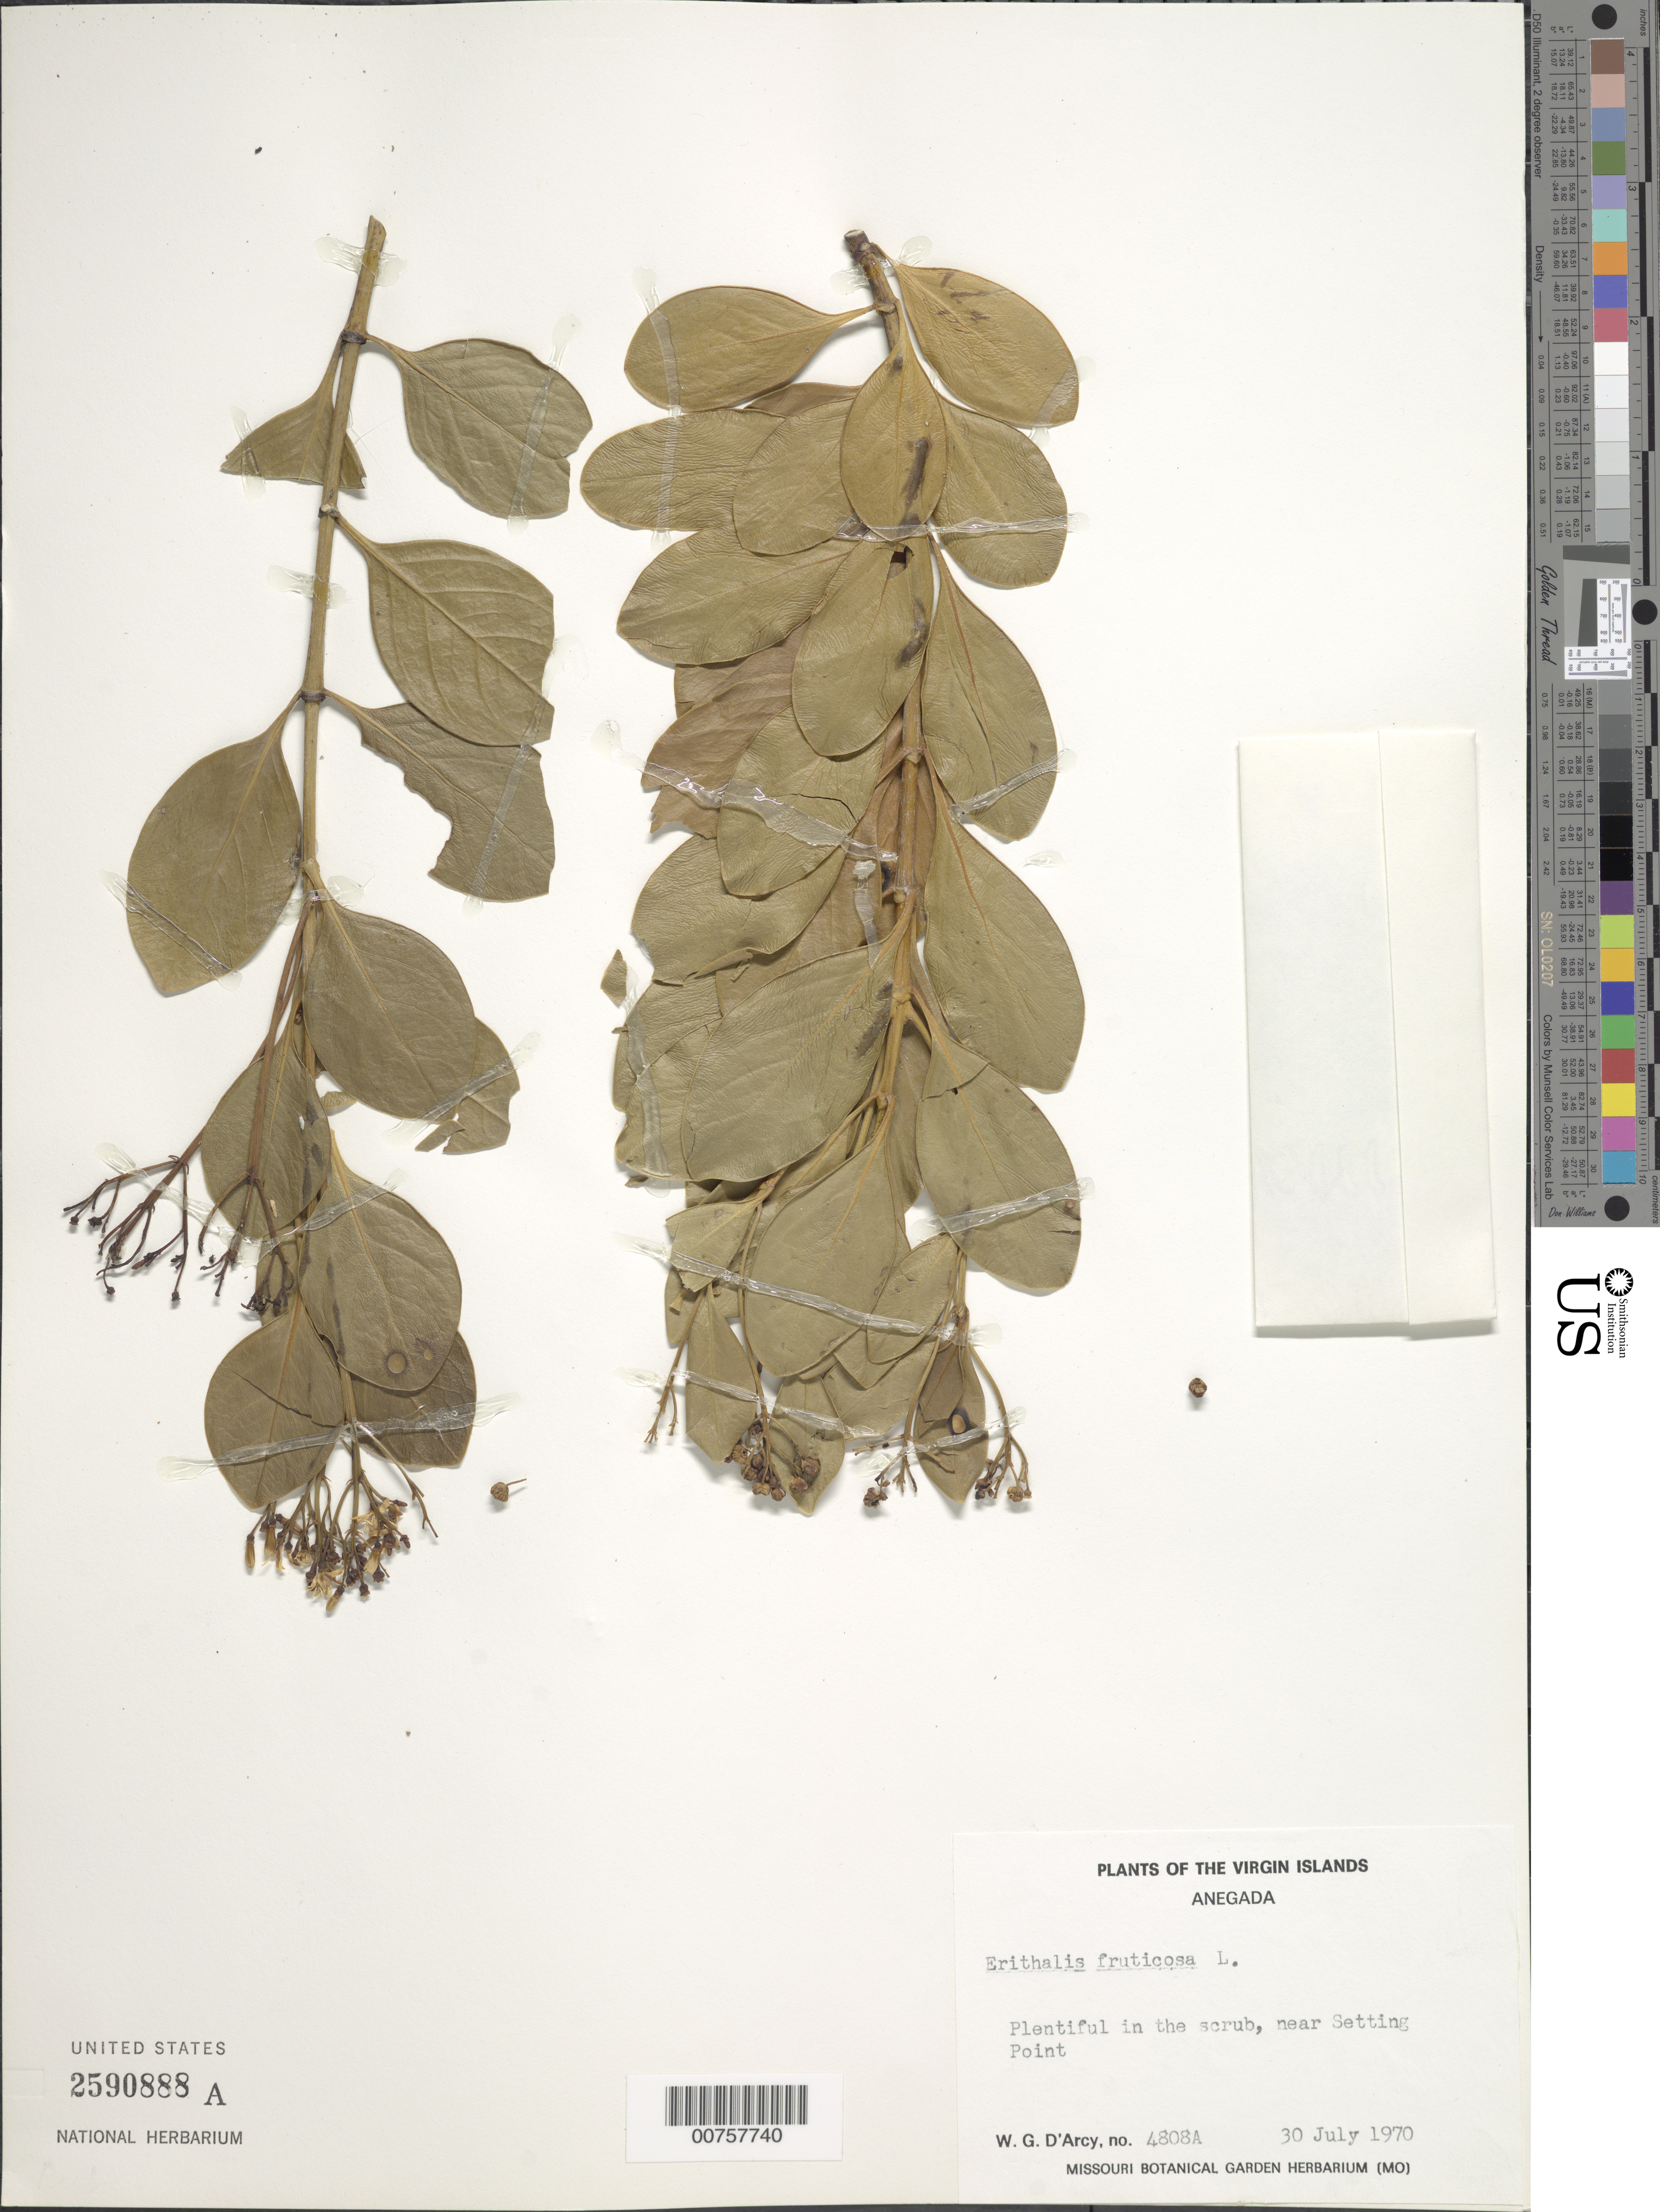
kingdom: Plantae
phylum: Tracheophyta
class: Magnoliopsida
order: Gentianales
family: Rubiaceae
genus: Erithalis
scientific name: Erithalis fruticosa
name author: L.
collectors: W. G. D'Arcy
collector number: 4808A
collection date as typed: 30 Jul 1970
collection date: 1970-07-30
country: U.S. Virgin Islands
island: Anegada Island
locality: Near Setting Point.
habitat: Coastal scrub.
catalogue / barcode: US 2590888A